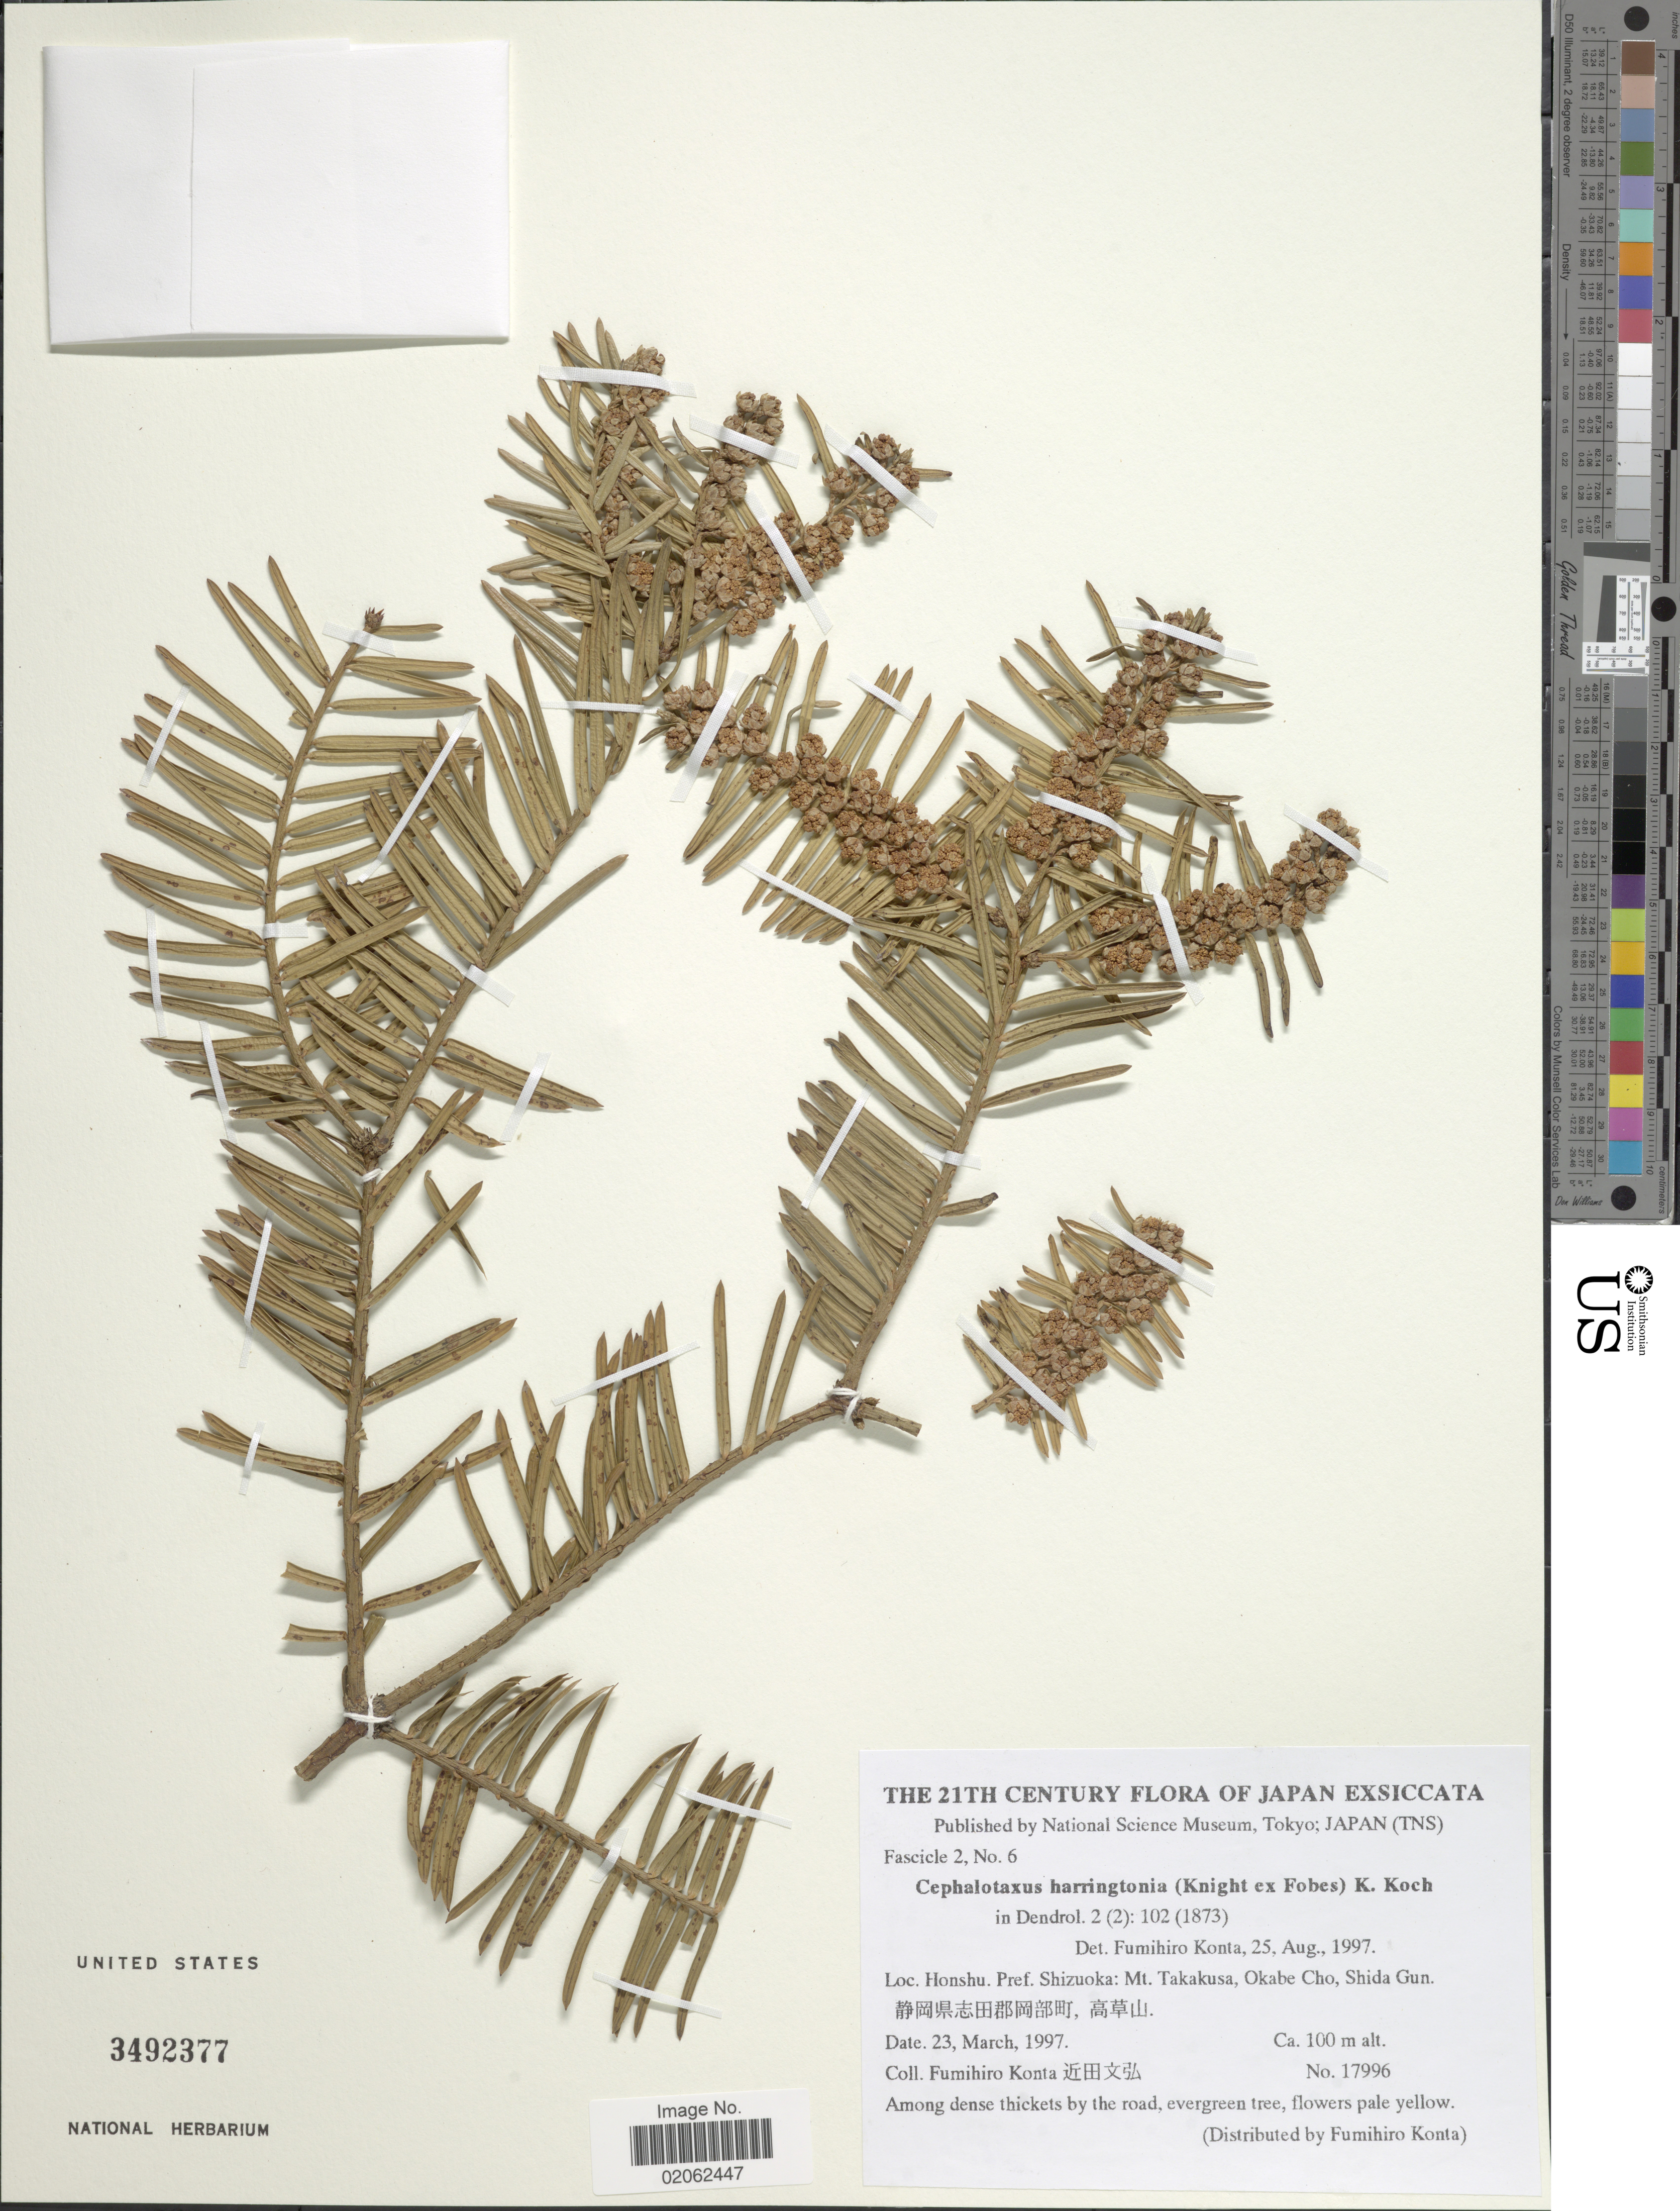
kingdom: Plantae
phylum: Tracheophyta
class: Pinopsida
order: Pinales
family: Cephalotaxaceae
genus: Cephalotaxus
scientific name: Cephalotaxus harringtonia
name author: (Knight) K. Koch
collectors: F. Konta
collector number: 17996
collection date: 1997-03-23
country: Japan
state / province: Sizuoka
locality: Japan. Honshu. Pref. Shizuoka: Mt. Takakusa, Okabe Cho, Shida Gun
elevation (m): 100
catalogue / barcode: US 3492377